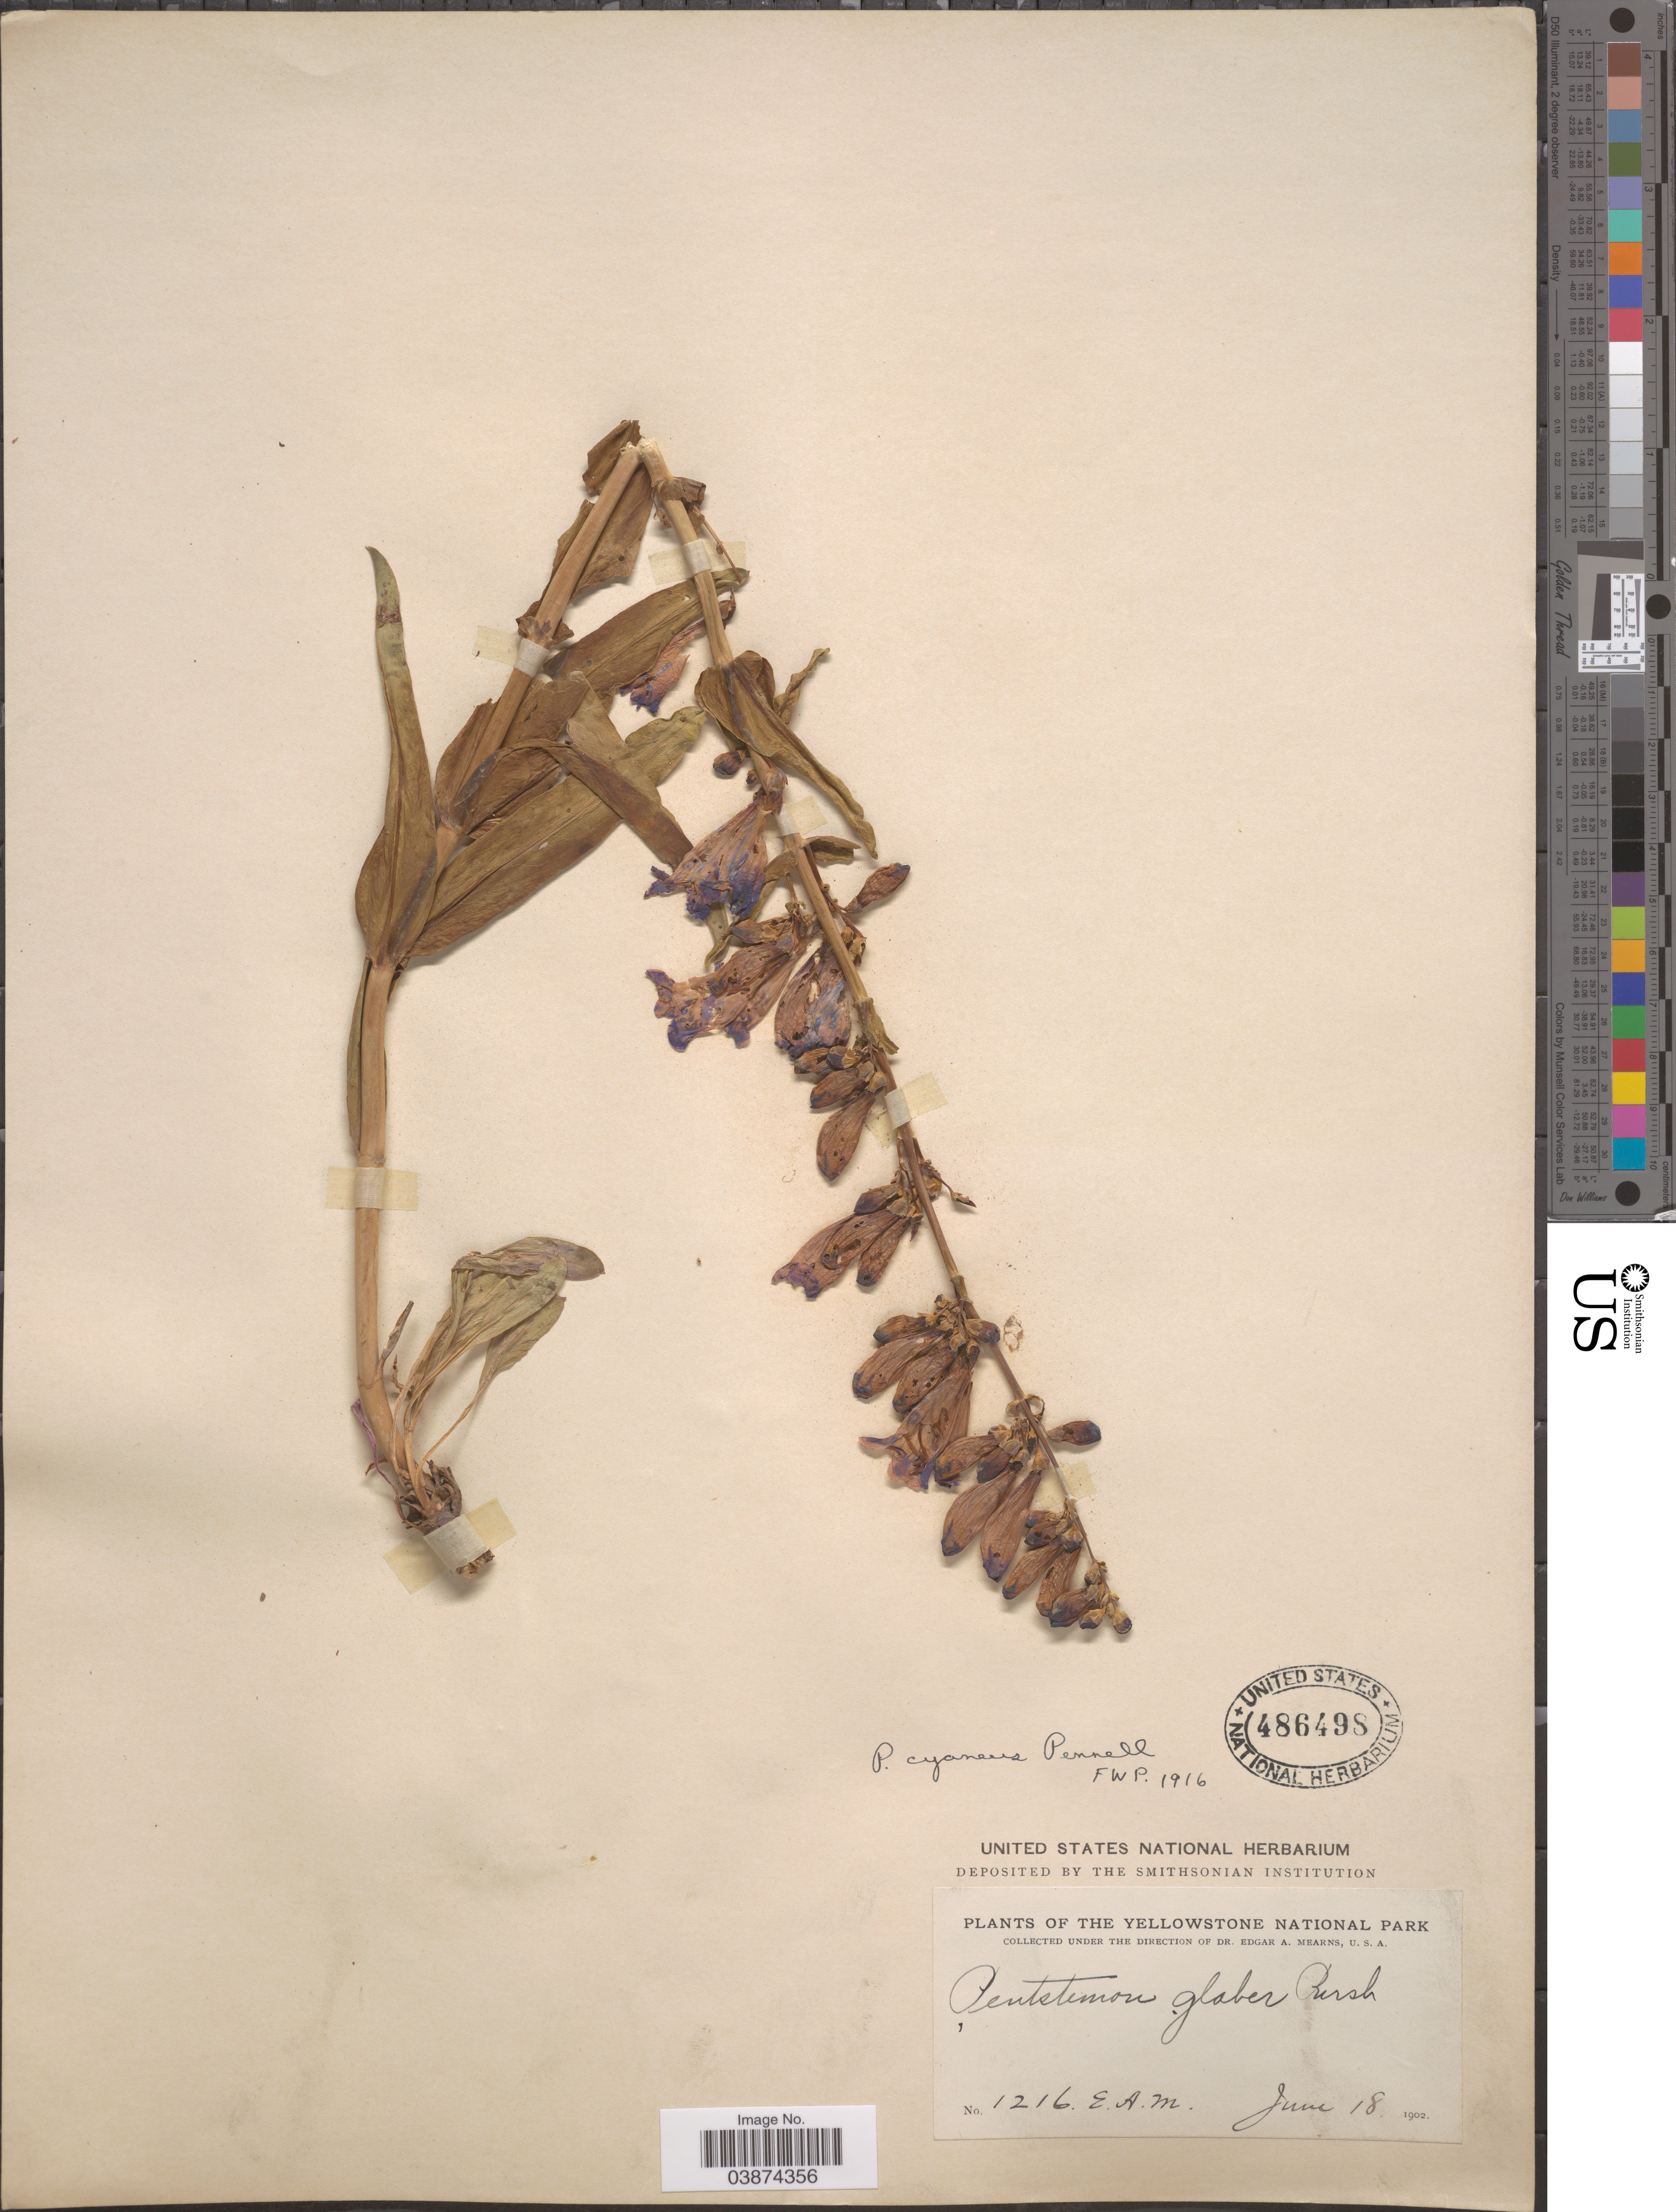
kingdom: Plantae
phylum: Tracheophyta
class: Magnoliopsida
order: Lamiales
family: Plantaginaceae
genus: Penstemon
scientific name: Penstemon cyaneus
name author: Pennell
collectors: E. A. Mearns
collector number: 1216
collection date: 1902-06-18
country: United States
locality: The Yellowstone National Park.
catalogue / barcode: US 486498